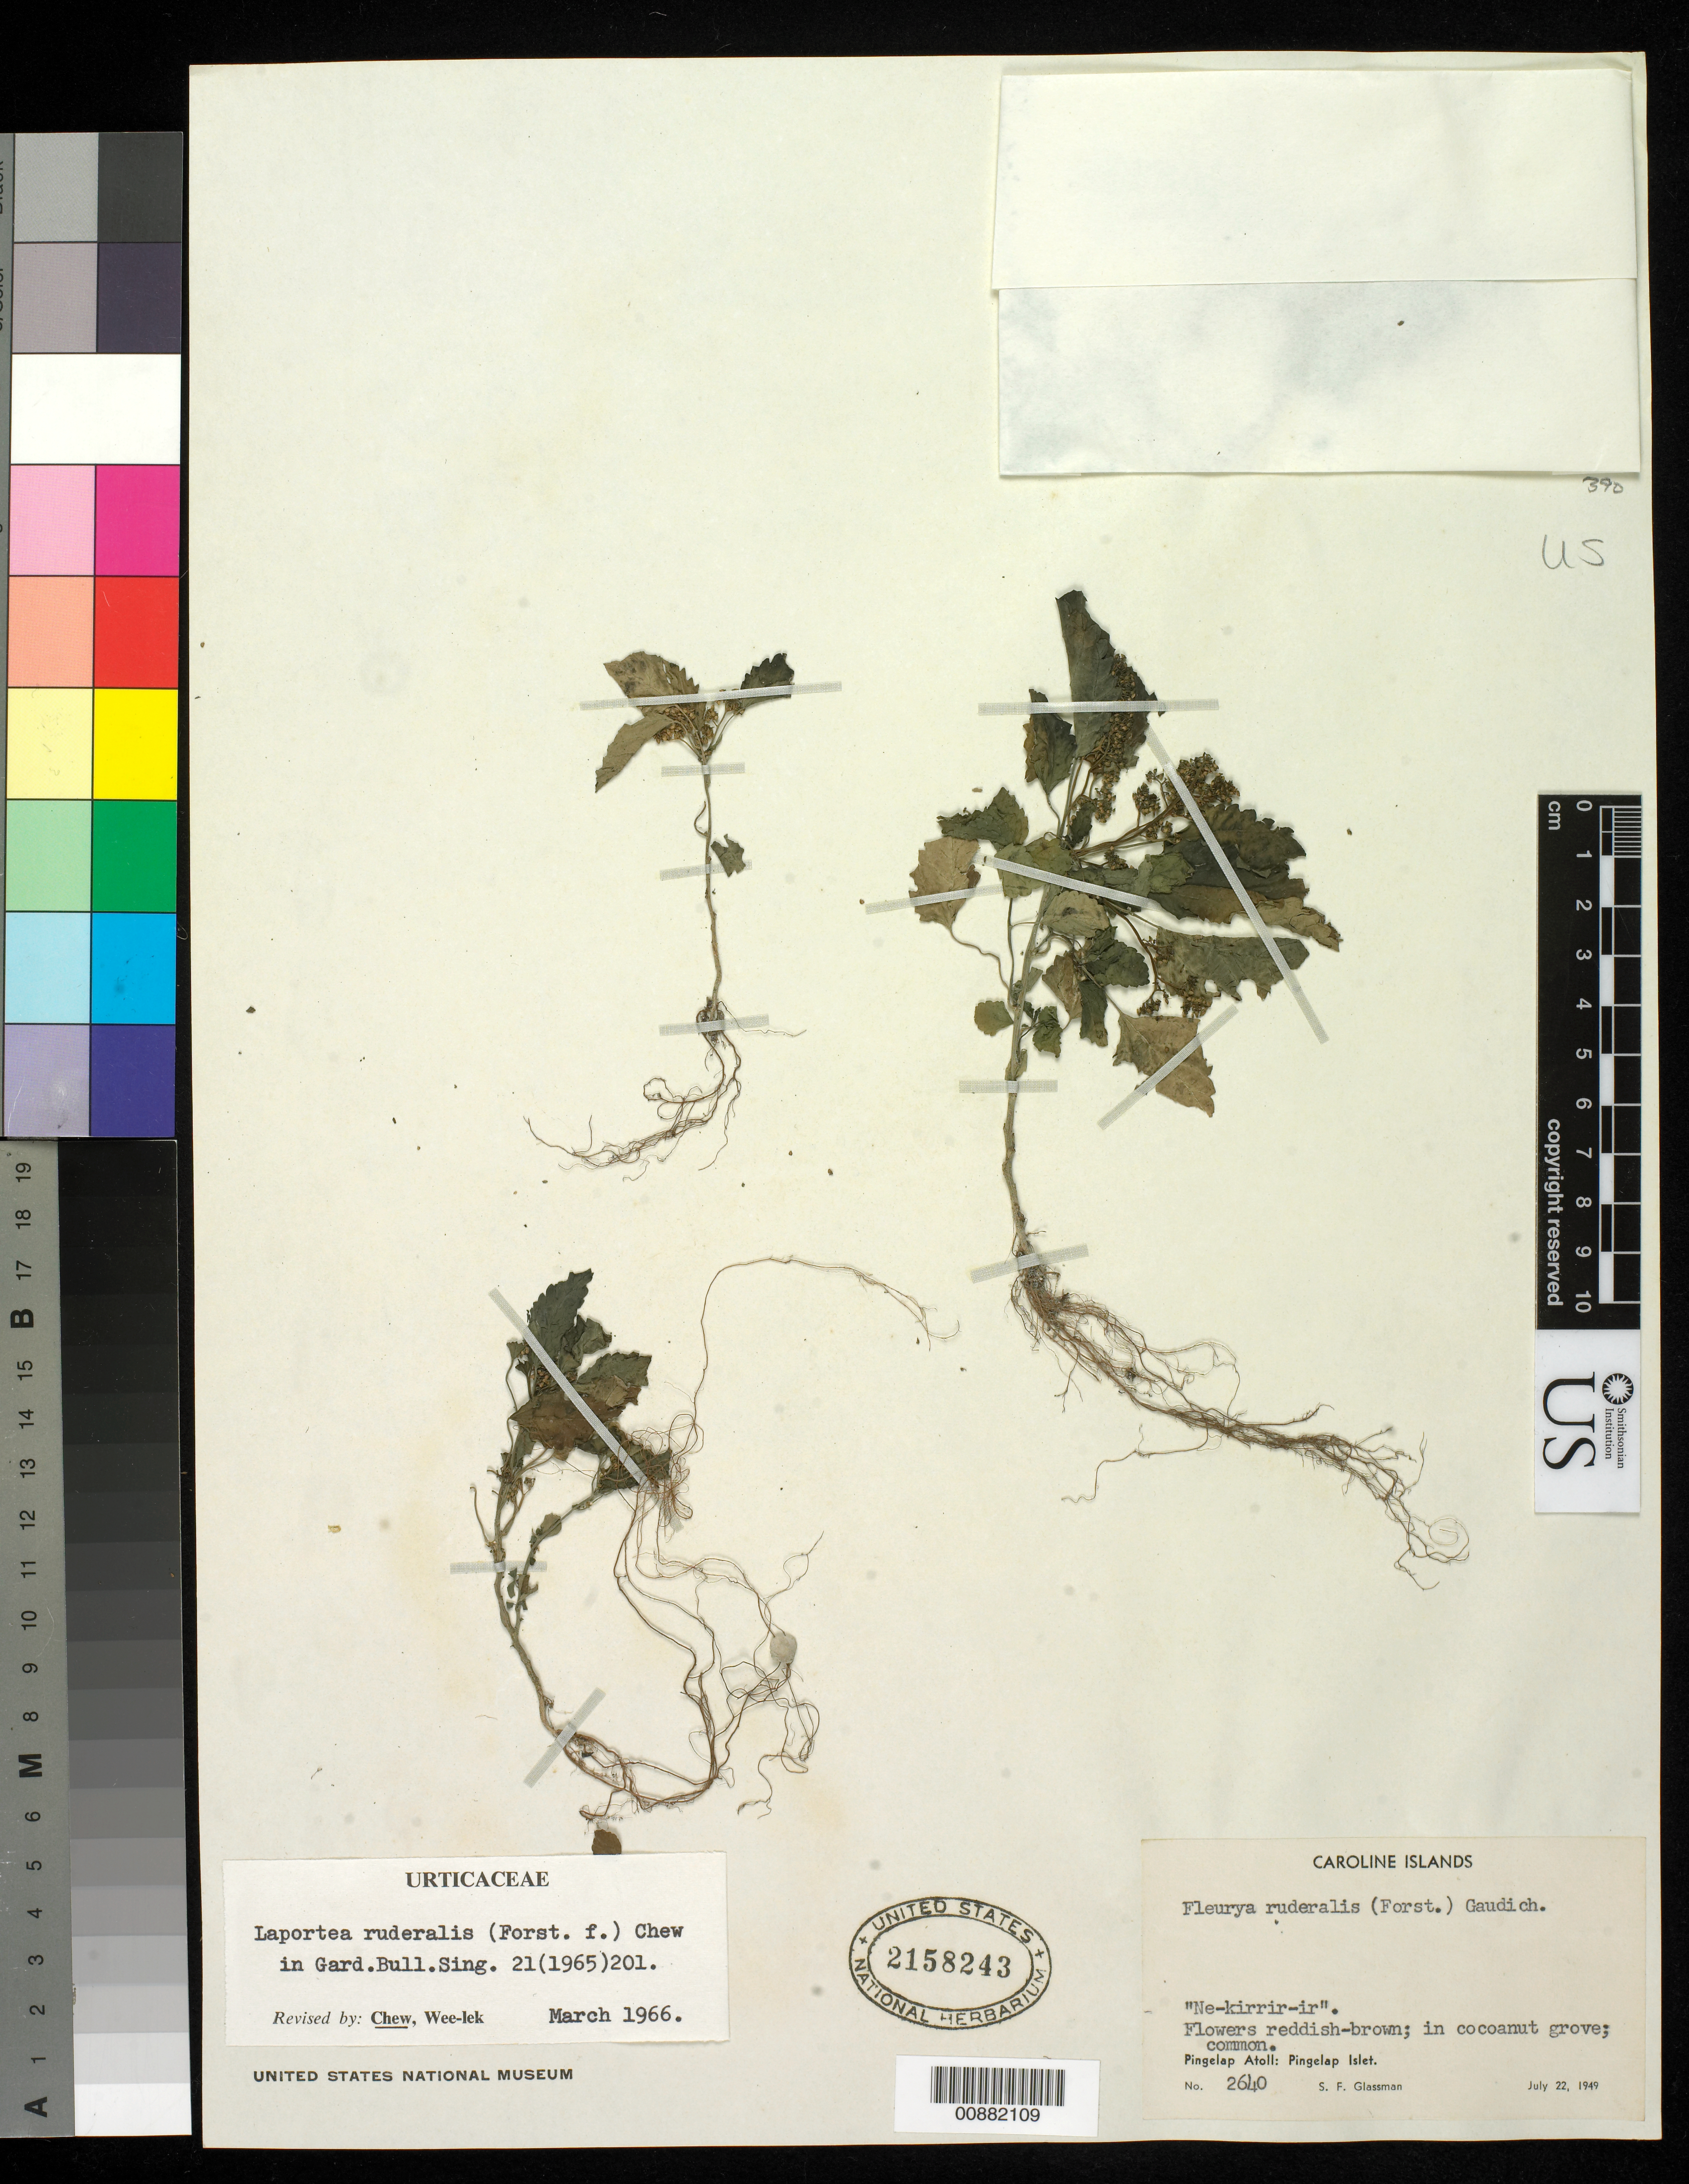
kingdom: Plantae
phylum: Tracheophyta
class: Magnoliopsida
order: Rosales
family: Urticaceae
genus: Laportea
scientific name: Laportea ruderalis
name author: (G. Forst.) Chew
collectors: S. F. Glassman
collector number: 2640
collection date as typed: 22 Jul 1949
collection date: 1949-07-22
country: Micronesia, Federated States of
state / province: Pohnpei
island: Pingelap Atoll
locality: Pingelap Islet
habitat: in coconut grove.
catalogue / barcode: US 2158243